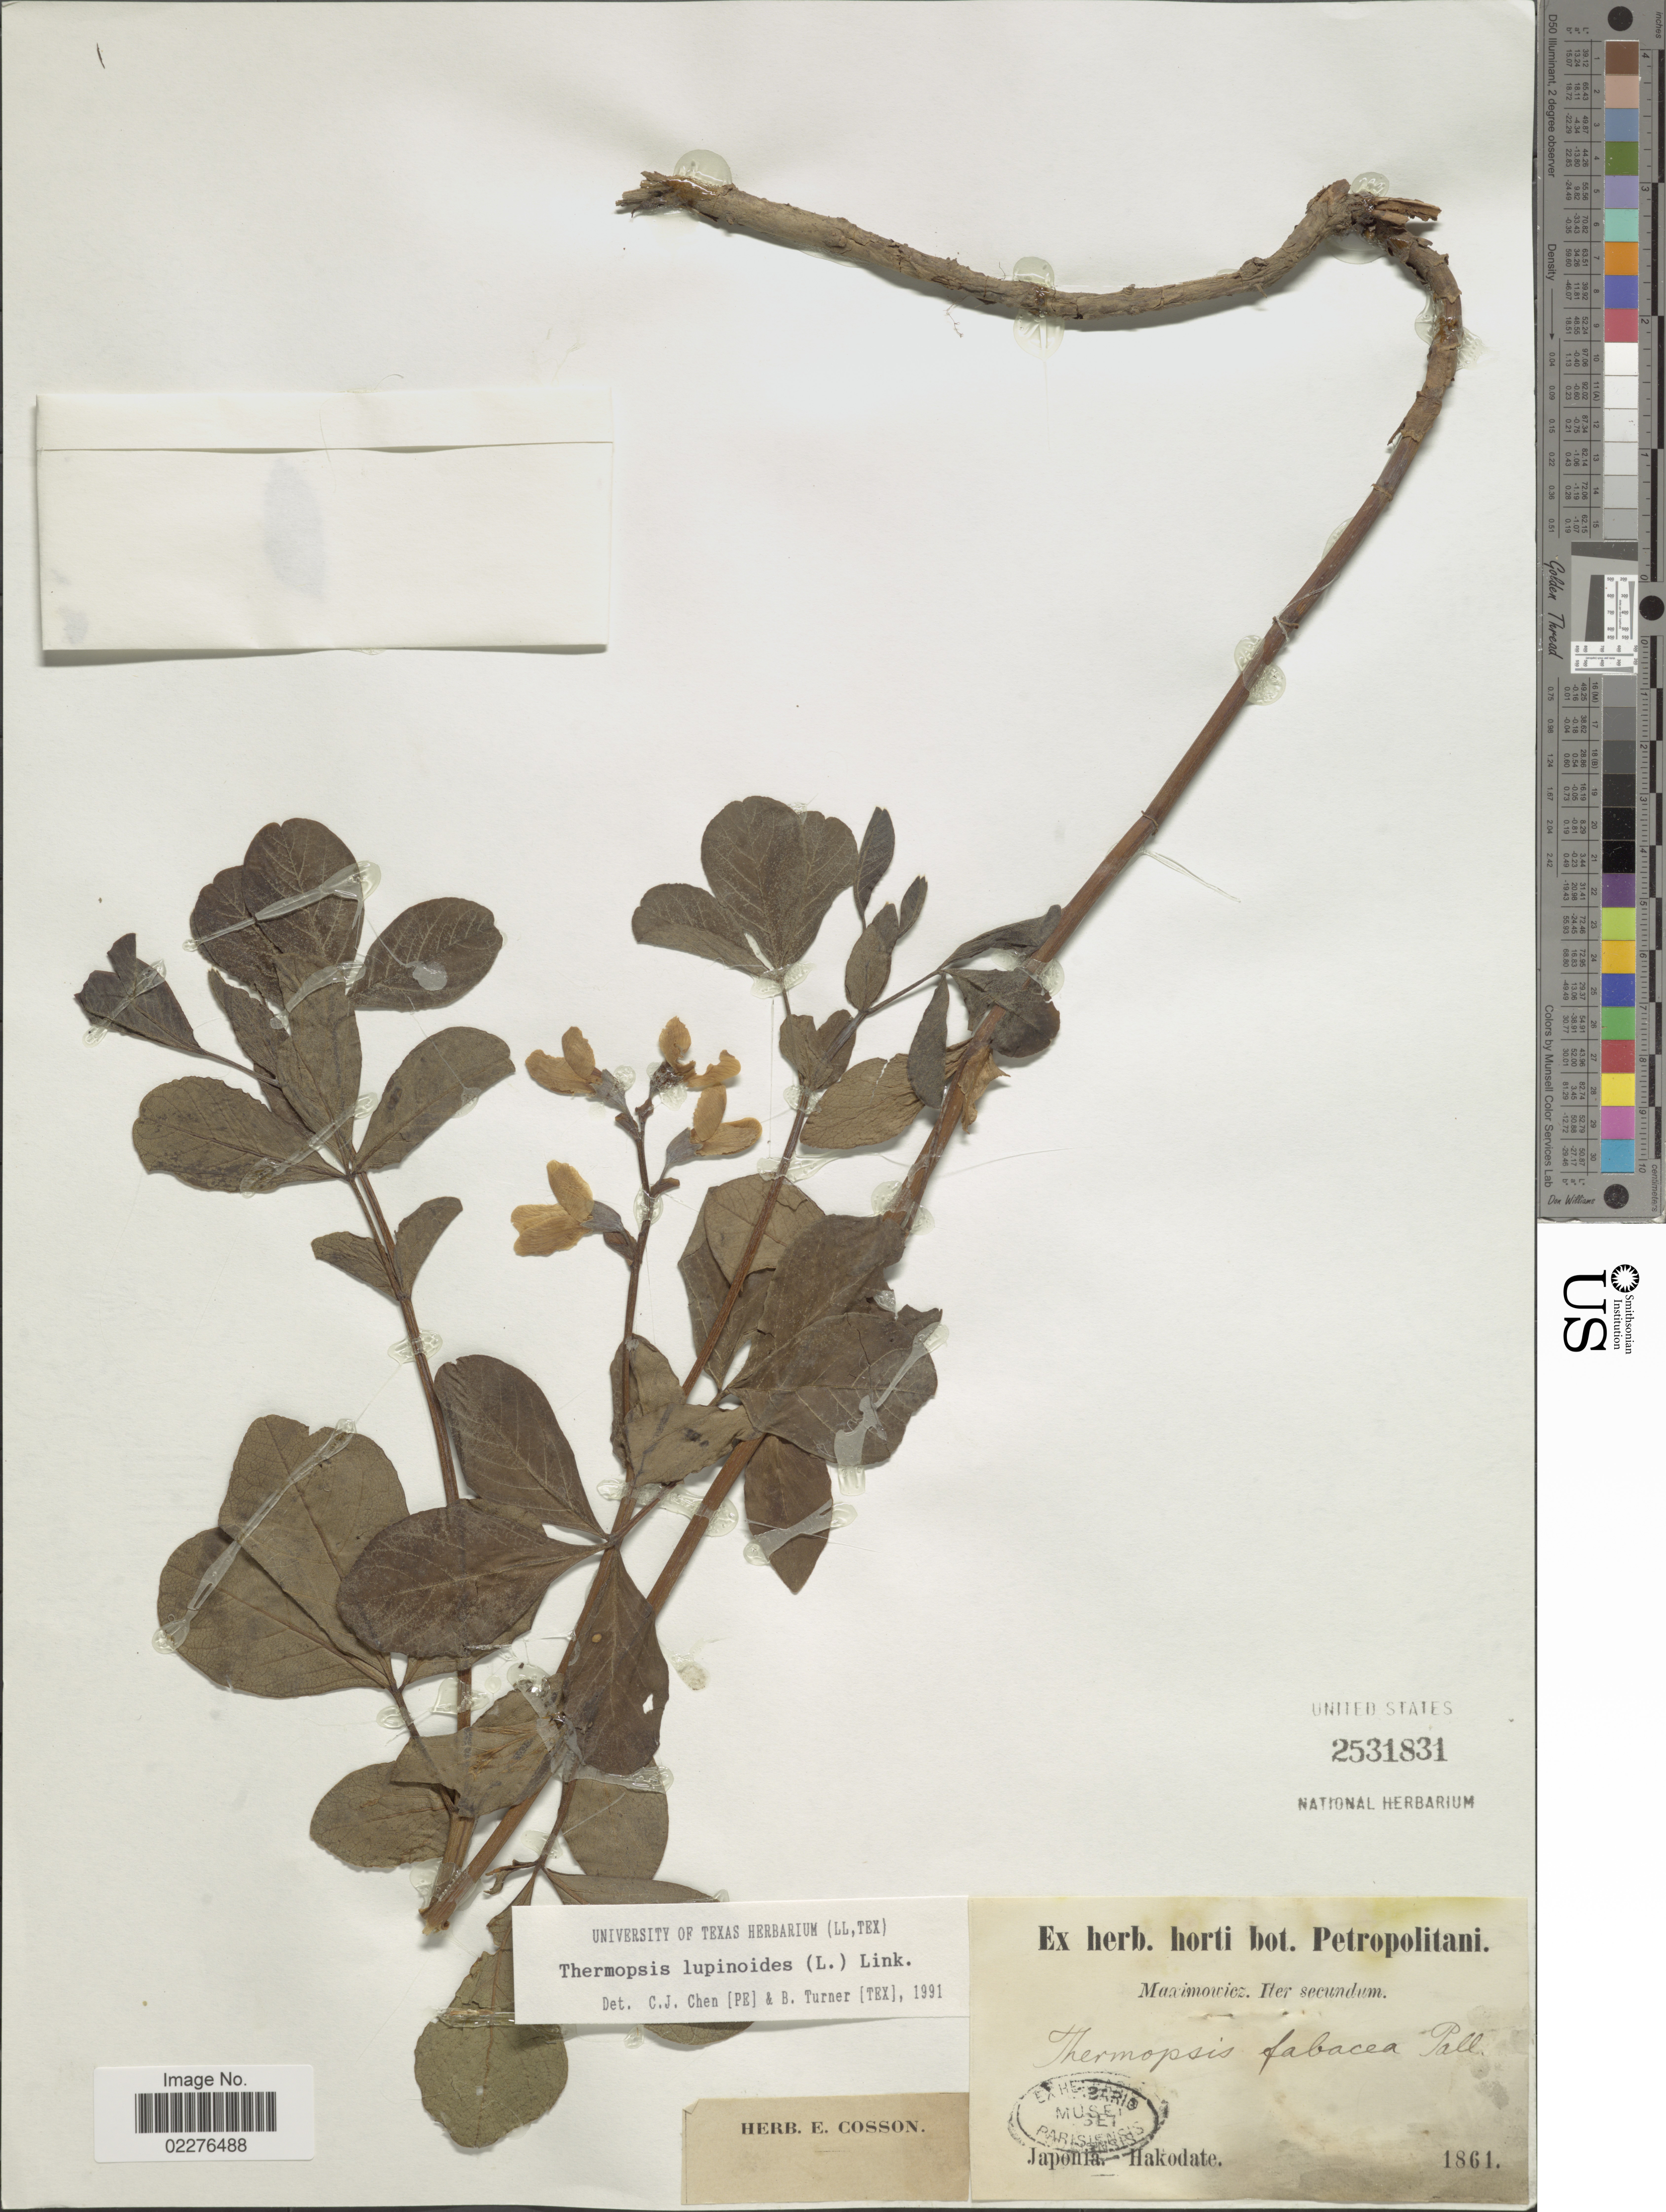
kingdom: Plantae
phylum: Tracheophyta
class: Magnoliopsida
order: Fabales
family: Fabaceae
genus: Thermopsis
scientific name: Thermopsis lupinoides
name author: (L.) Link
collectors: Maximowicz, --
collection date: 1861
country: Japan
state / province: Hokkaidō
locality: Hakodate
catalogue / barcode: US 2531831